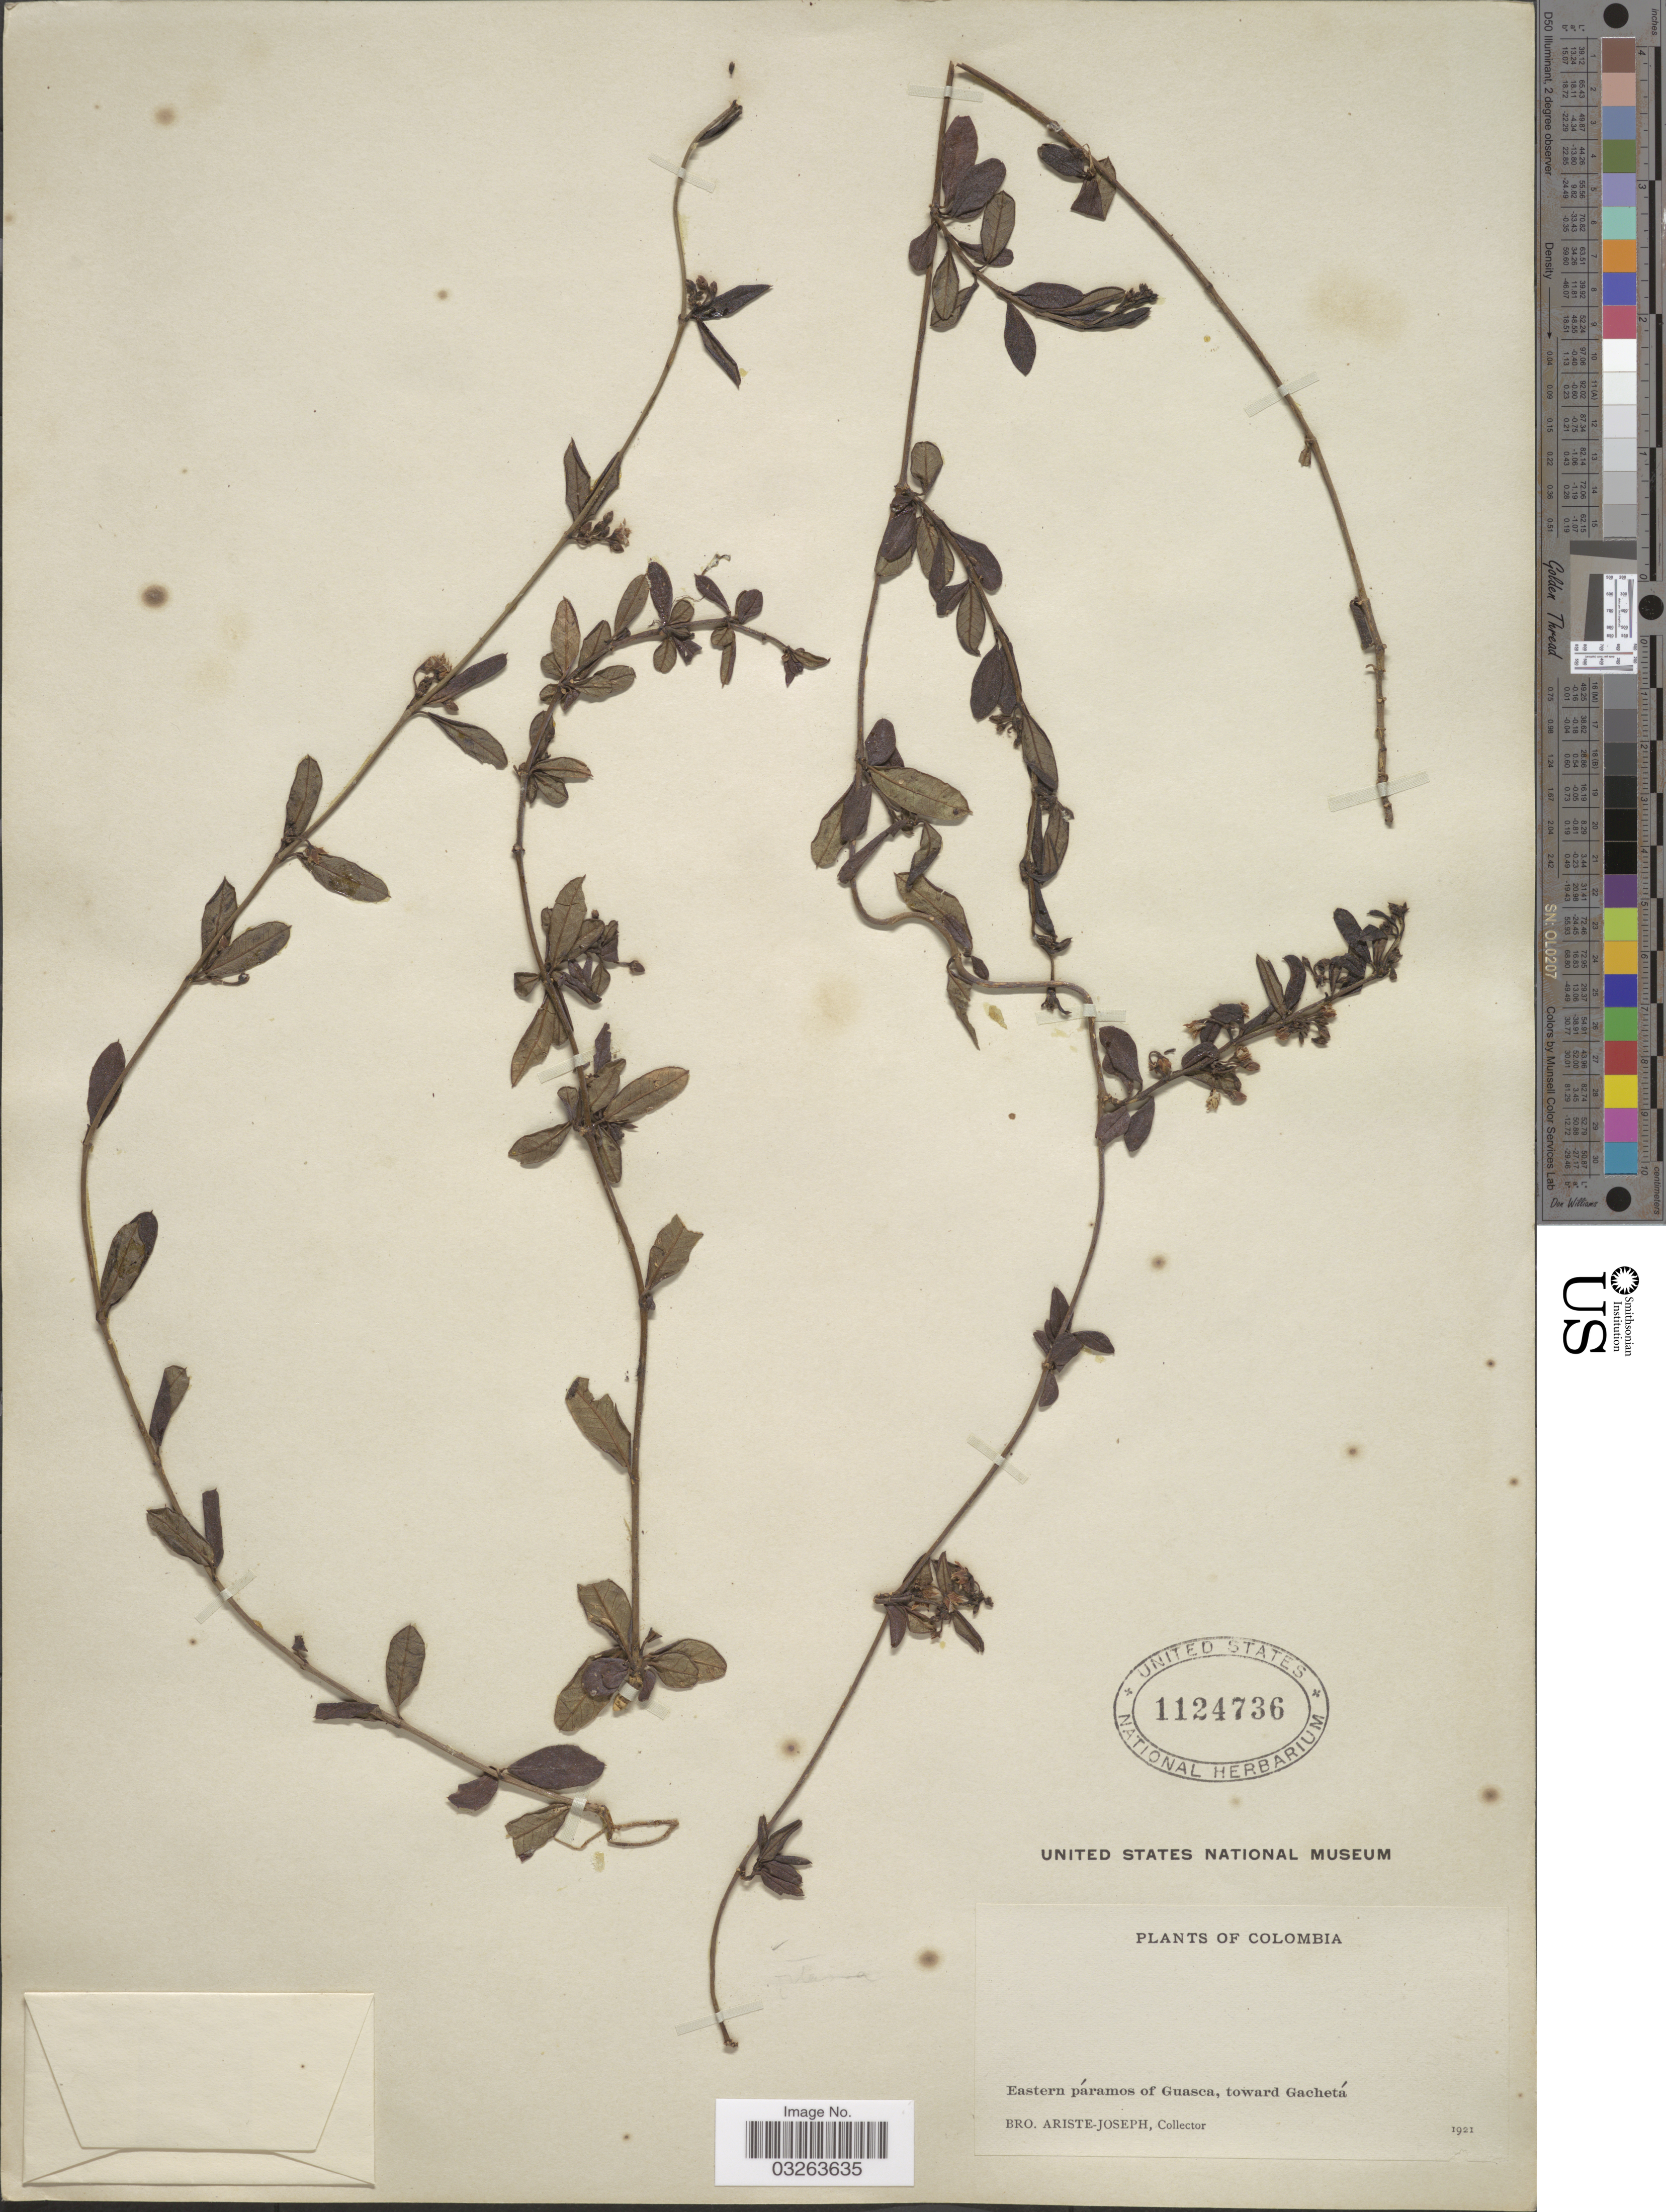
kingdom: Plantae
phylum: Tracheophyta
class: Magnoliopsida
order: Gentianales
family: Apocynaceae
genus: Ditassa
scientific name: Ditassa sp.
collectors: Bro. Ariste-Joseph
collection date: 1921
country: Colombia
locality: Eastern páramos of Guasca, toward Gachetá.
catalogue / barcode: US 1124736